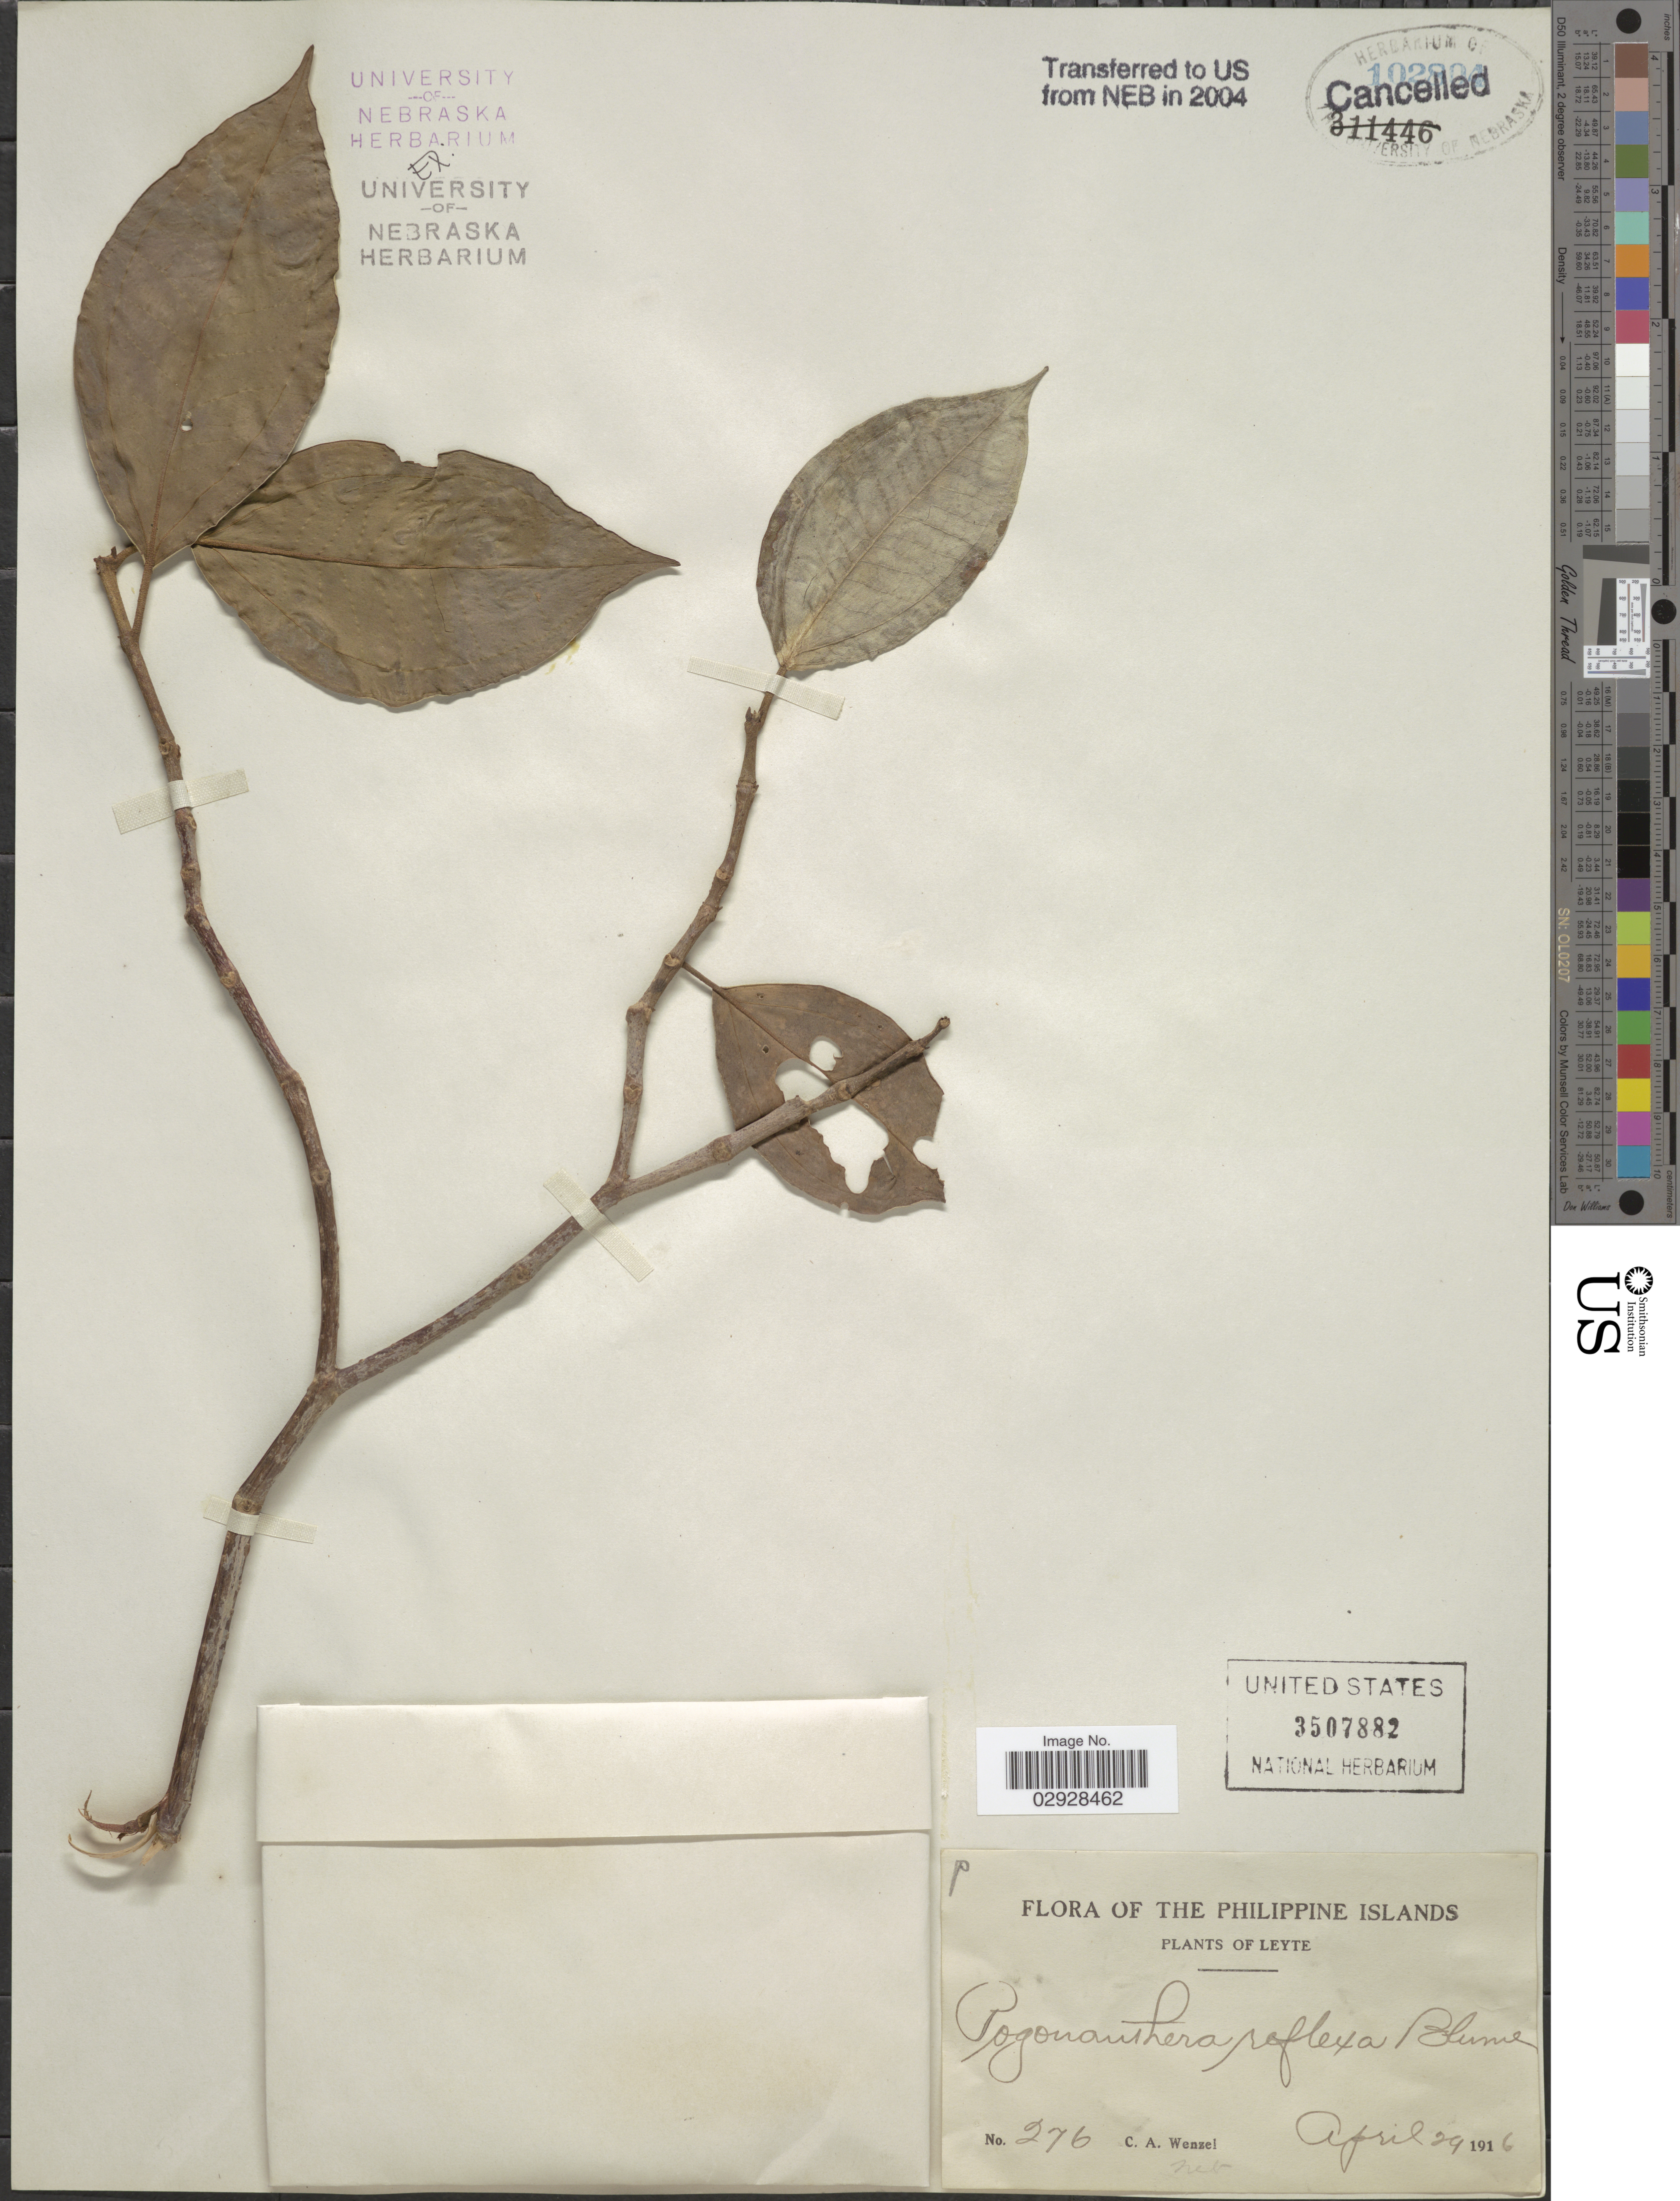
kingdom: Plantae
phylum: Tracheophyta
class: Magnoliopsida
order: Myrtales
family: Melastomataceae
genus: Pachycentria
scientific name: Pachycentria pulverulenta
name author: (Jack) Clausing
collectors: C. Wenzel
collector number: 276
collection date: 1916-04-29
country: Philippines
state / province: Eastern Visayas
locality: Philippine Islands. Leyte.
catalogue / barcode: US 3507882